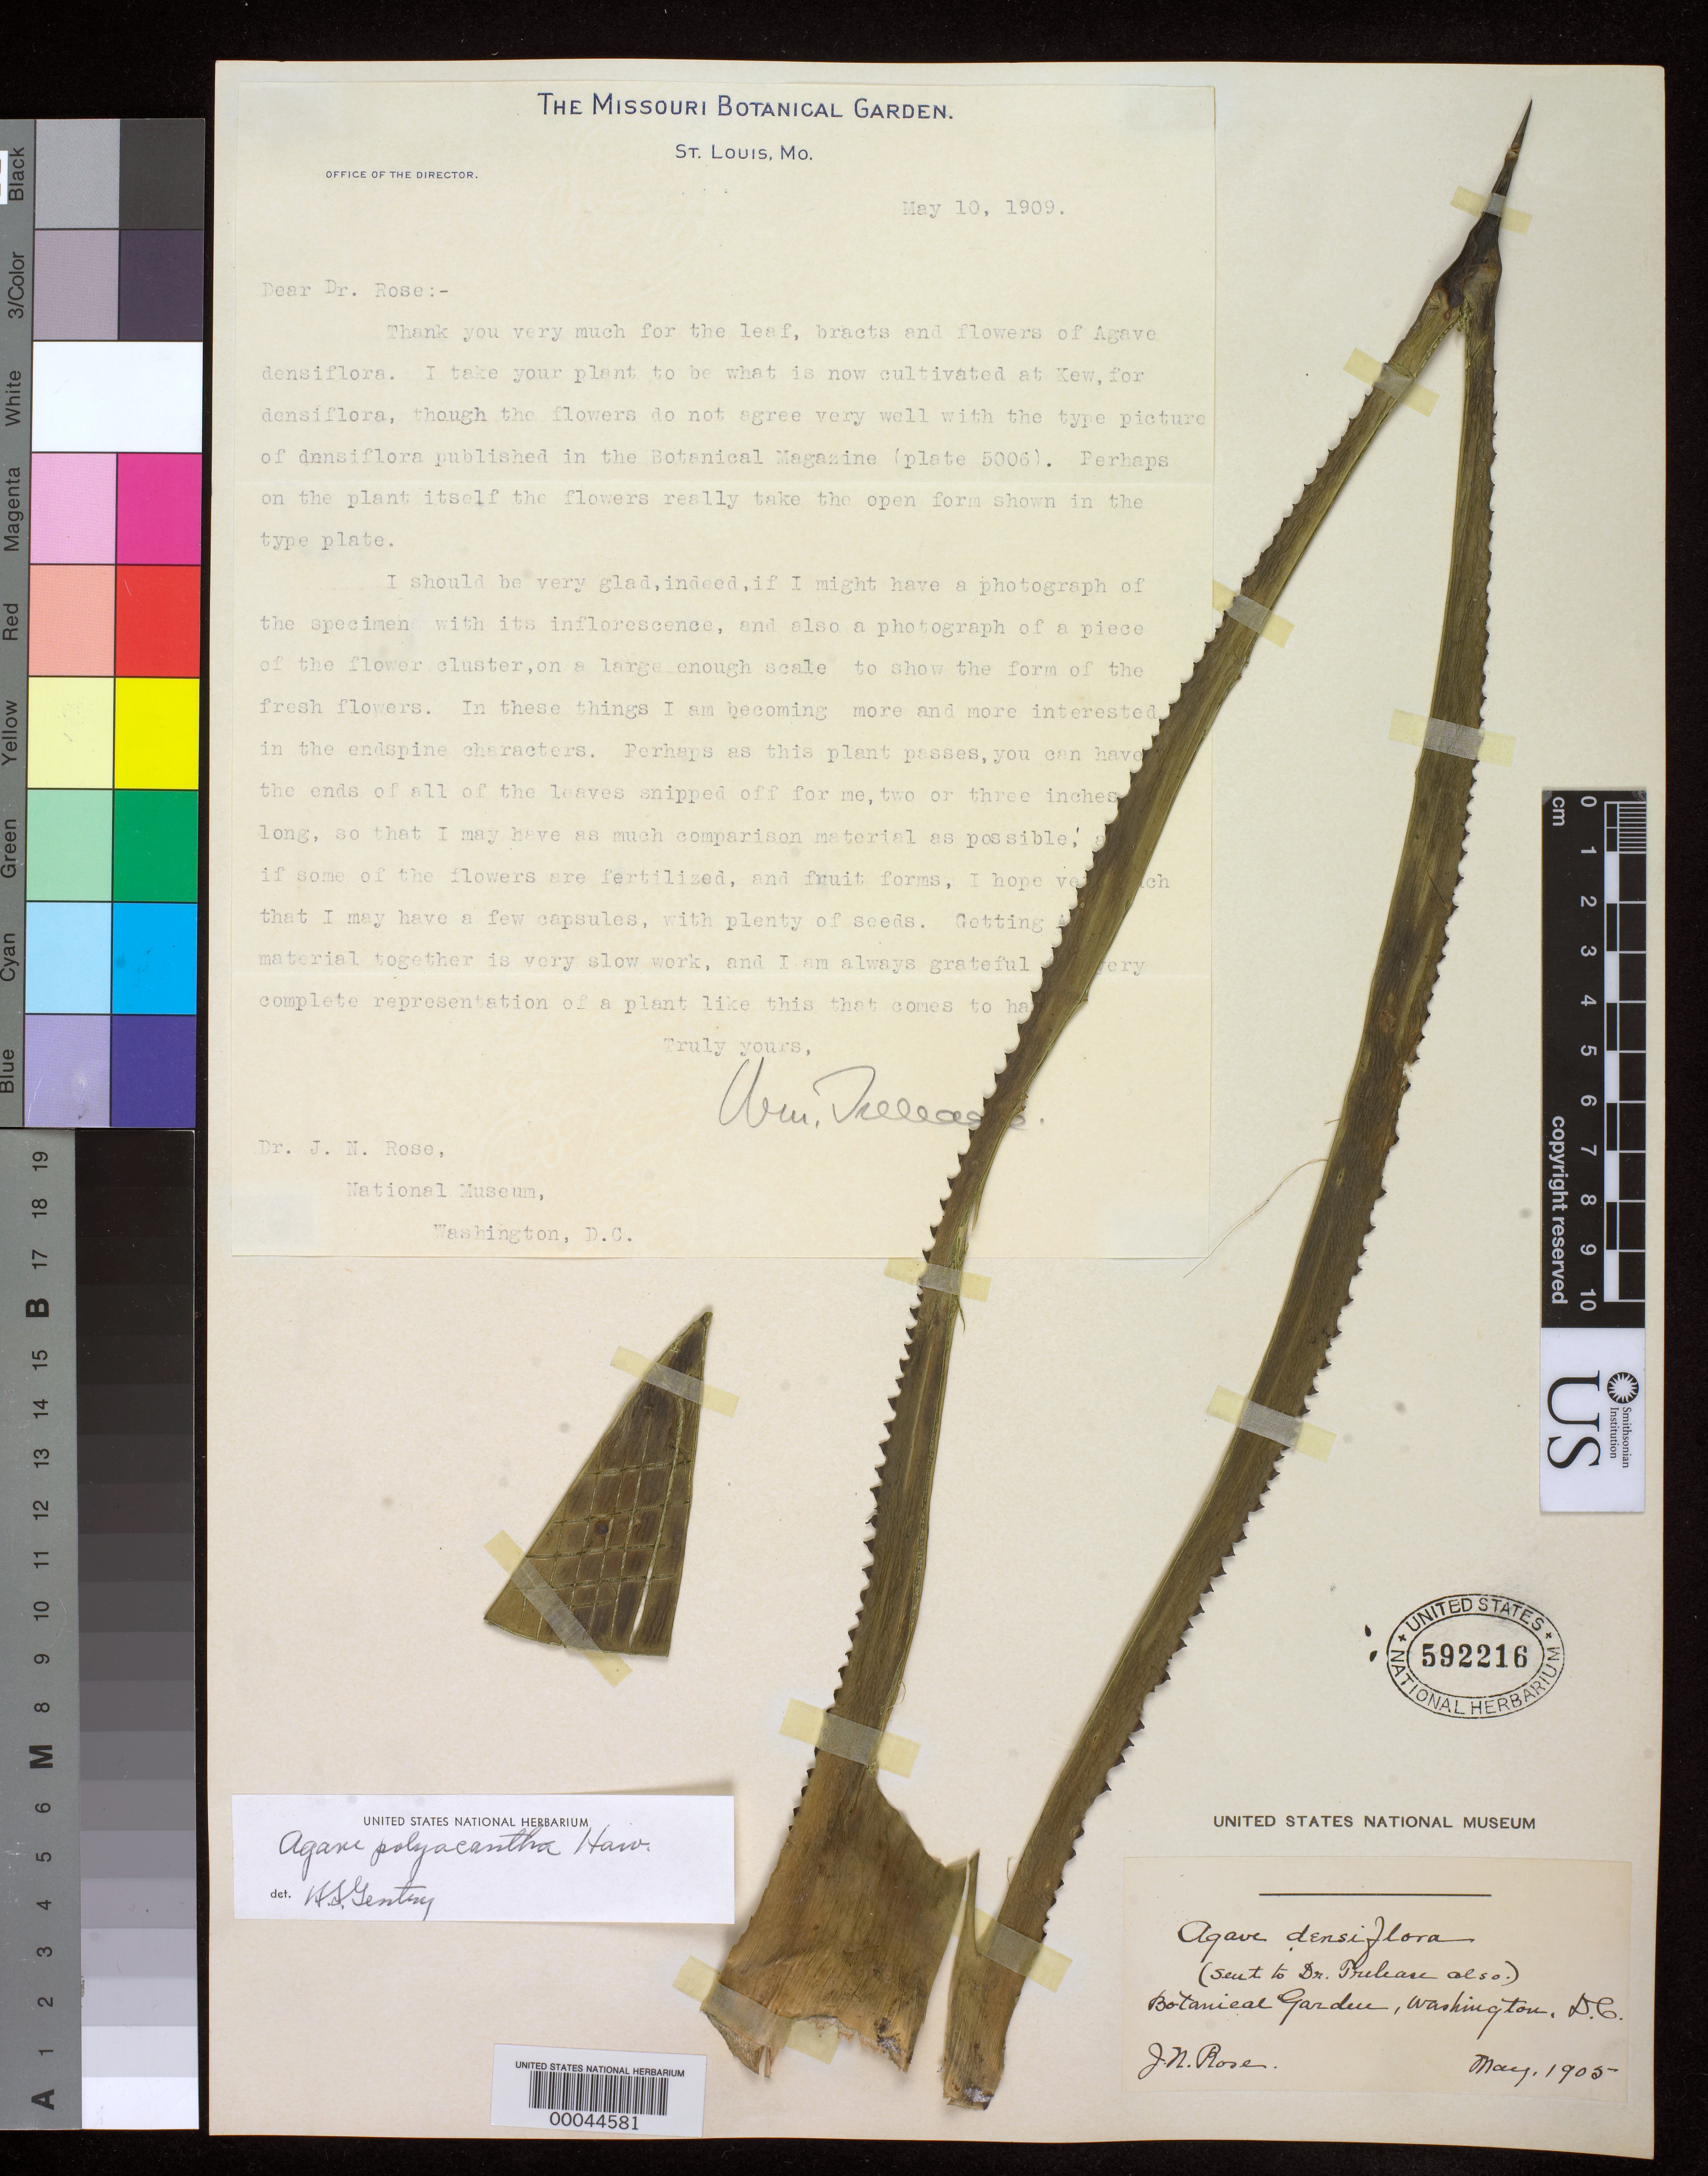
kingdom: Plantae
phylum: Tracheophyta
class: Liliopsida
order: Asparagales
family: Asparagaceae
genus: Agave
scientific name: Agave polyacantha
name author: Haw.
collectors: J. N. Rose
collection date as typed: May 1905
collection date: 1905-05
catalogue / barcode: US 592216